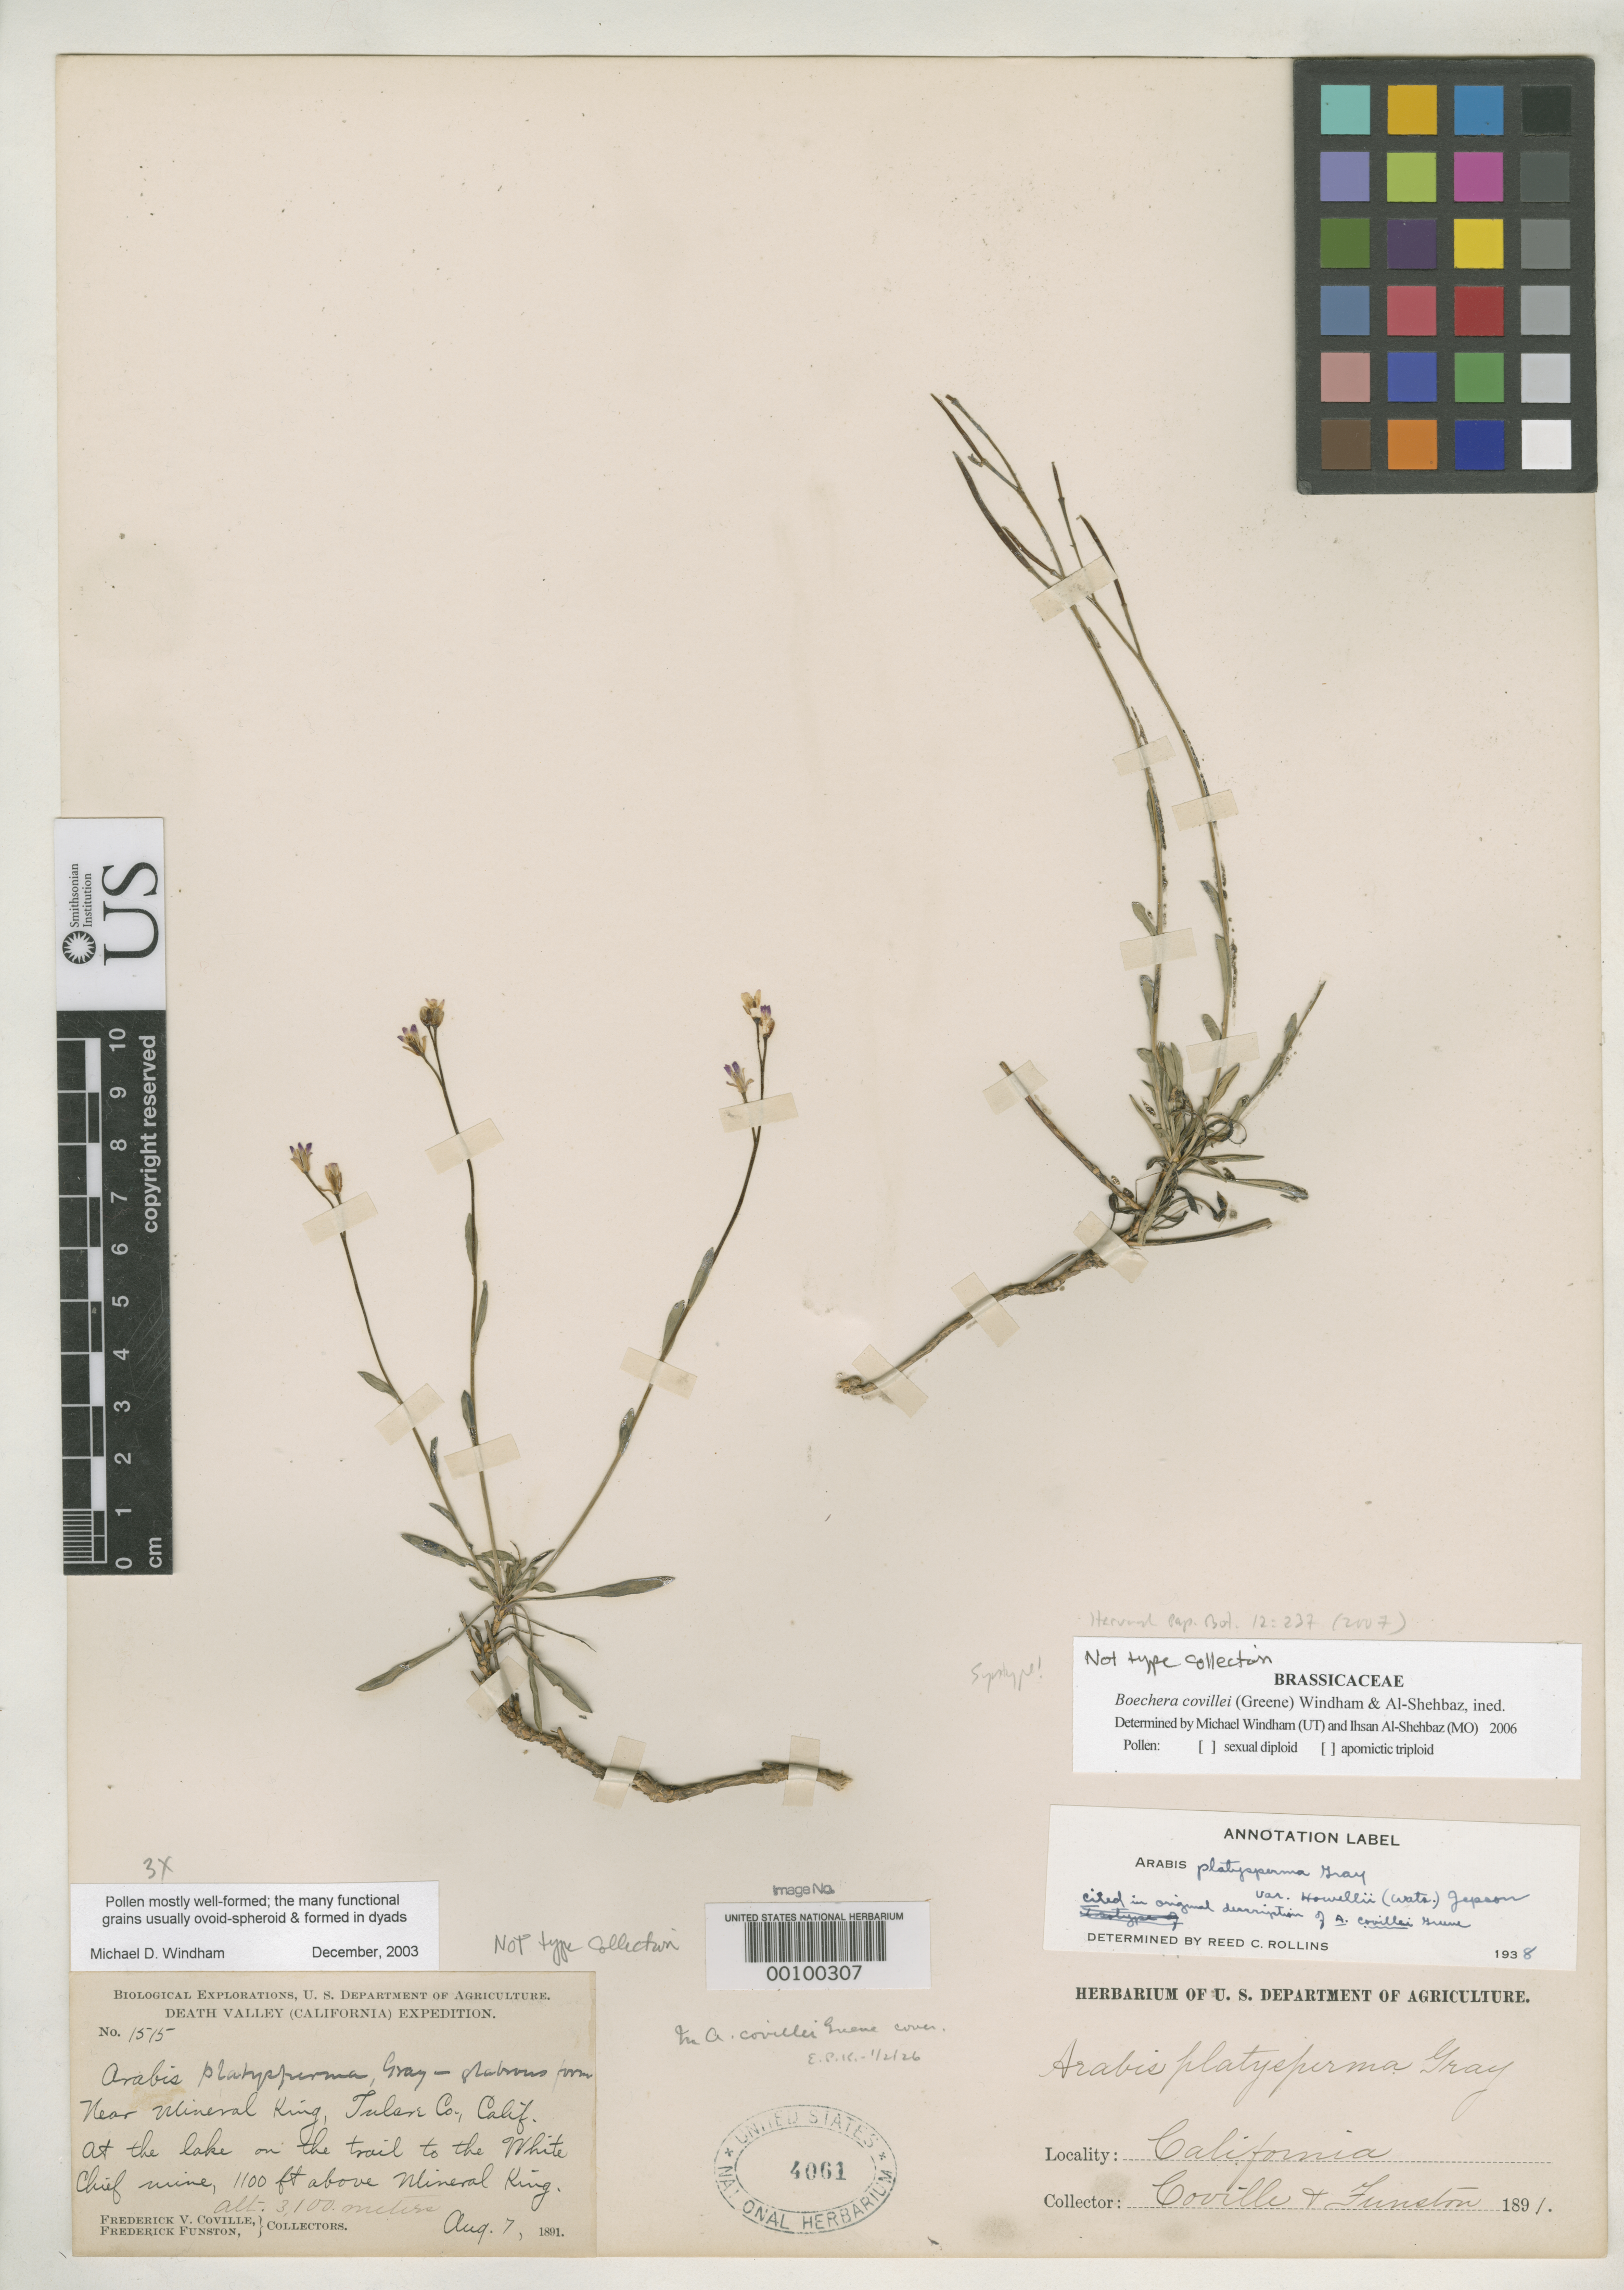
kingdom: Plantae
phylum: Tracheophyta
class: Magnoliopsida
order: Brassicales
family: Brassicaceae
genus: Arabis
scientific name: Arabis covillei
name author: Greene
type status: Isosyntype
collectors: F. V. Coville & F. Funston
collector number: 1515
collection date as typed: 07 Aug 1891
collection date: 1891-08-07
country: United States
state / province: California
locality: Death Valley.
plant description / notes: One of two collections originally cited in protologue, annotated as "not type collection" by Windham & Al-Shehbaz (2006). Lectotype is Coville & Funston 1492 as effectively designated by R.C. Rollins, Rhodora 43: 474 (1941).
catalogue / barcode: US 4061